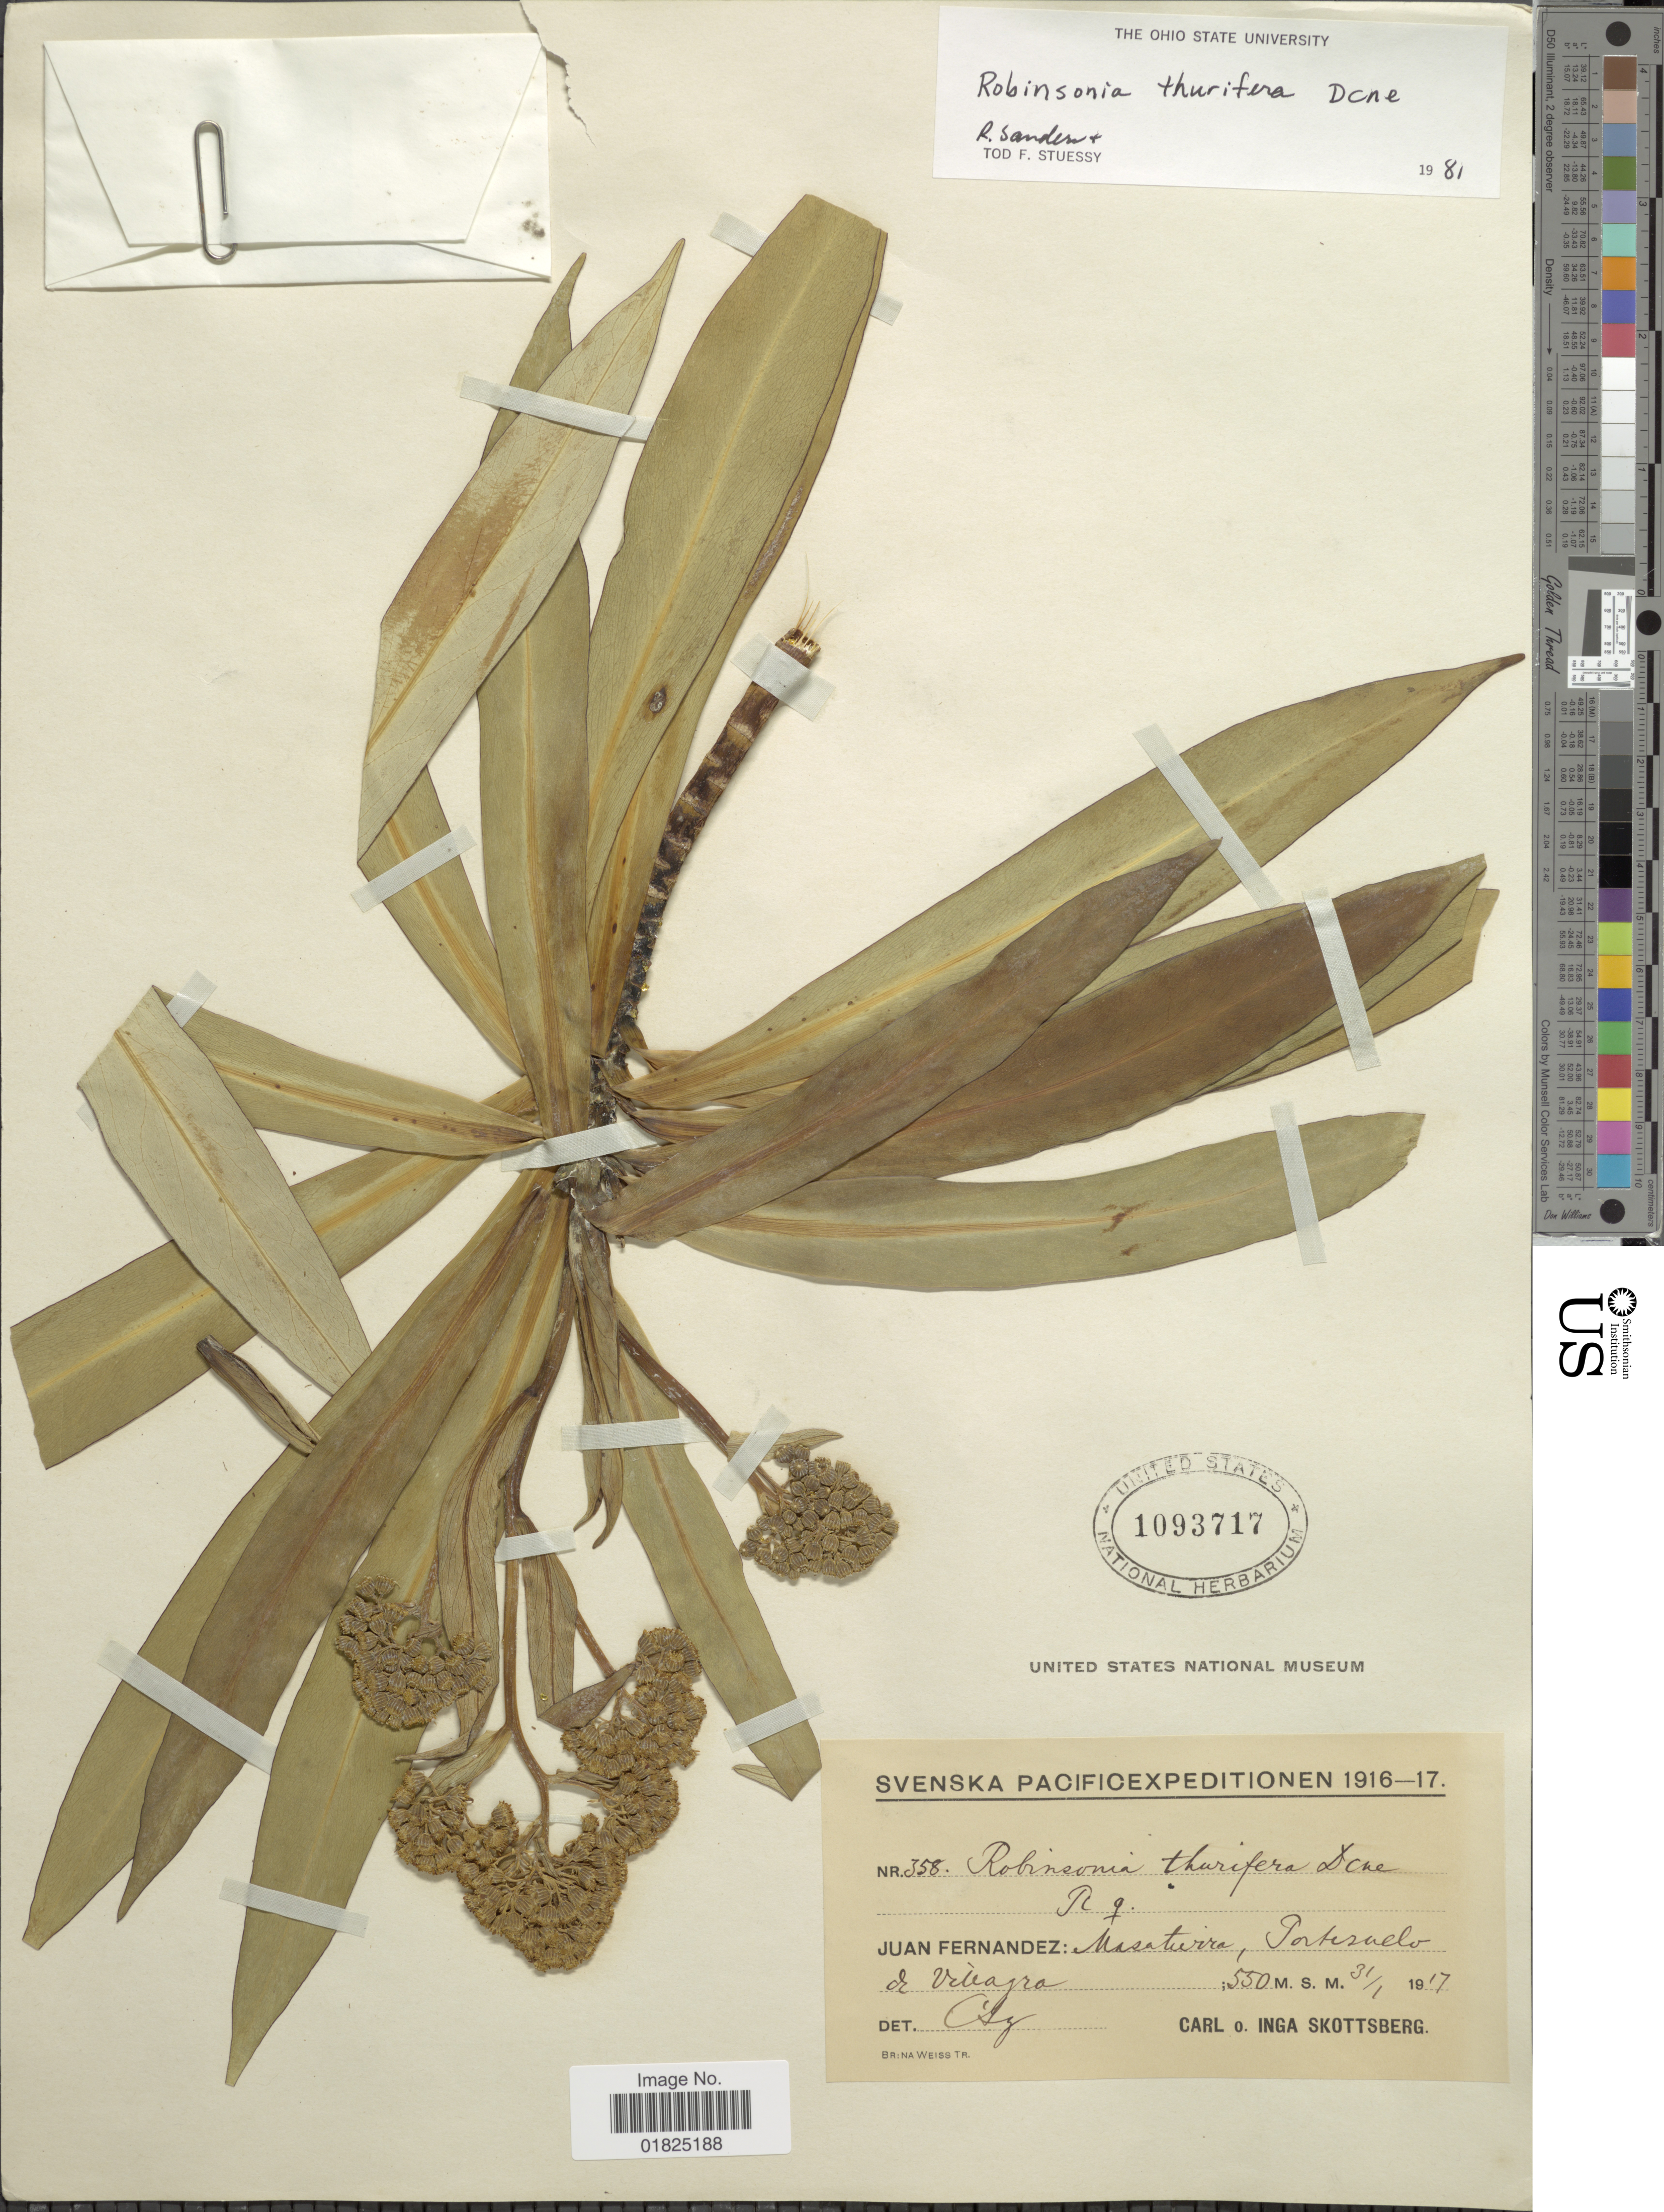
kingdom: Plantae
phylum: Tracheophyta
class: Magnoliopsida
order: Asterales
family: Asteraceae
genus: Robinsonia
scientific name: Robinsonia thurifera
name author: Decne.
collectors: C. Skottsberg & I. Skottsberg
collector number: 358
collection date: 1917-01-31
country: Chile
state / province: Valparaíso (V)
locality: Juan Fernandez: Masatierra, Portezuelo de Villagra.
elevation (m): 550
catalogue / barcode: US 1093717